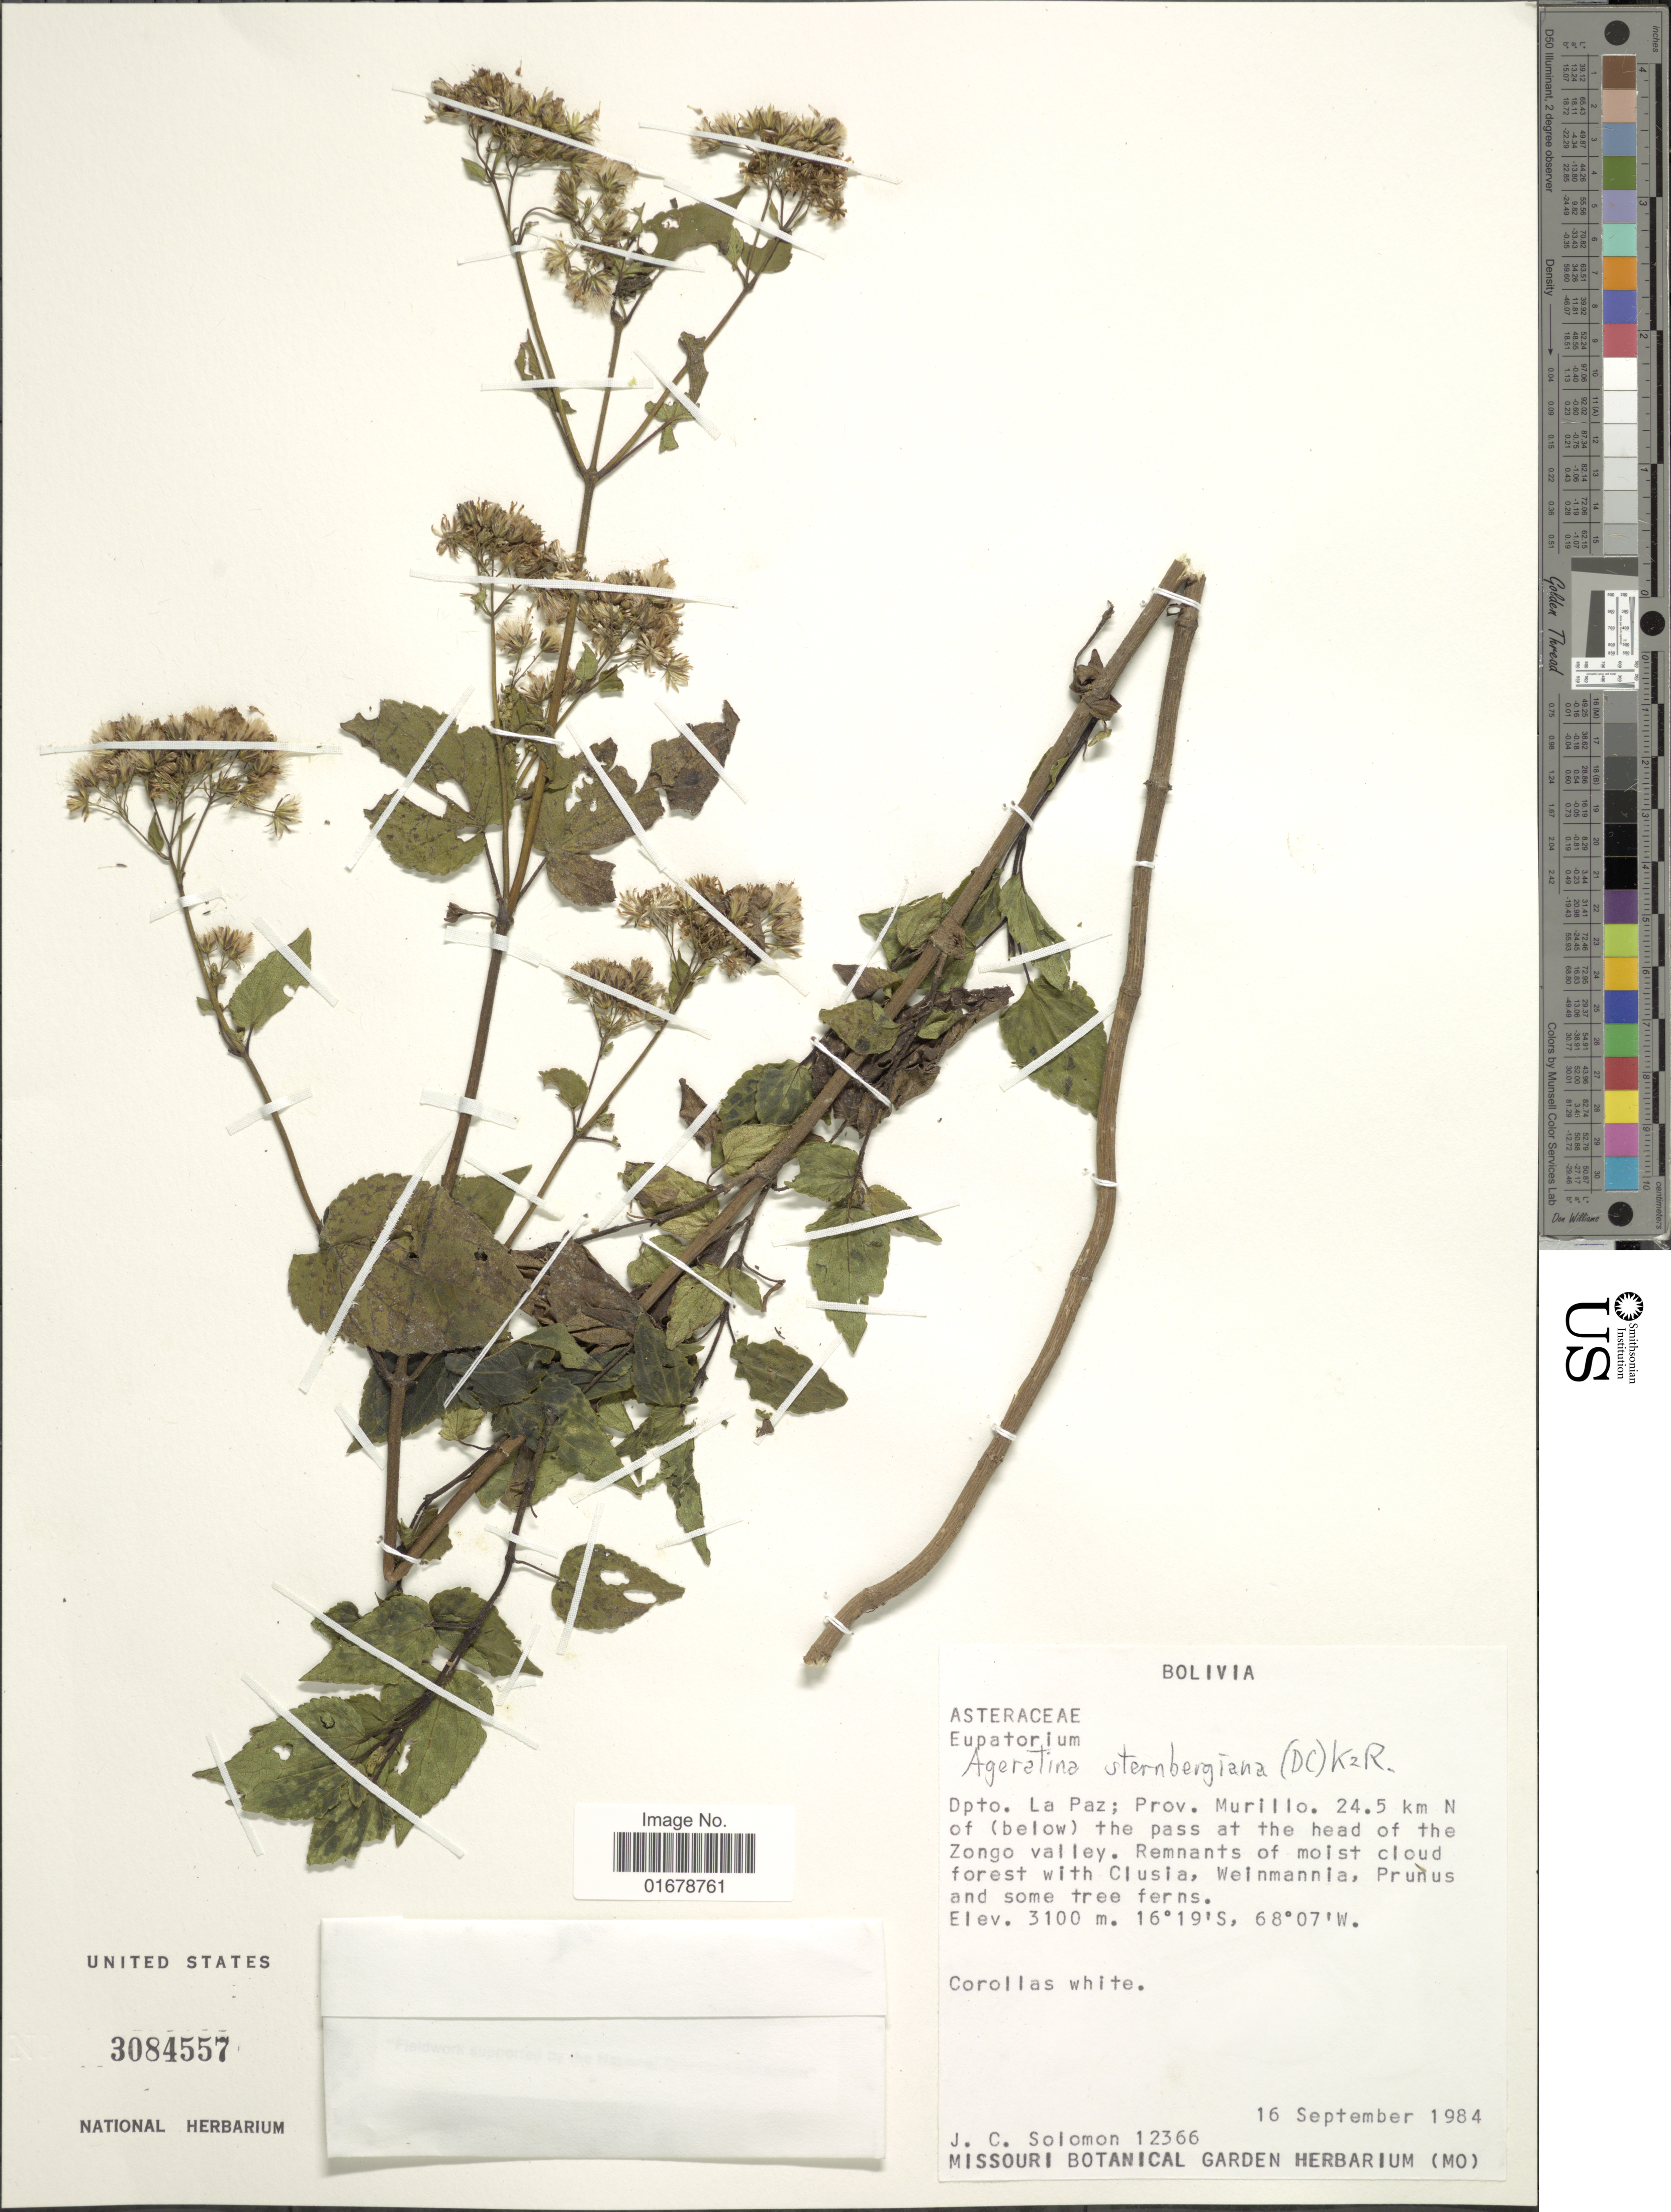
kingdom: Plantae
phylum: Tracheophyta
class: Magnoliopsida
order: Asterales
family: Asteraceae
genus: Ageratina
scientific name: Ageratina sternbergiana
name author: (DC.) R.M. King & H. Rob.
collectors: J. C. Solomon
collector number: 12366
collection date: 1984-09-16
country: Bolivia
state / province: La Paz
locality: Dpto. : La Paz, Prov. Murillo, 24.5 km N of (below) the pass at the head of the Zongo valley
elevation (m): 3100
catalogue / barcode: US 3084557